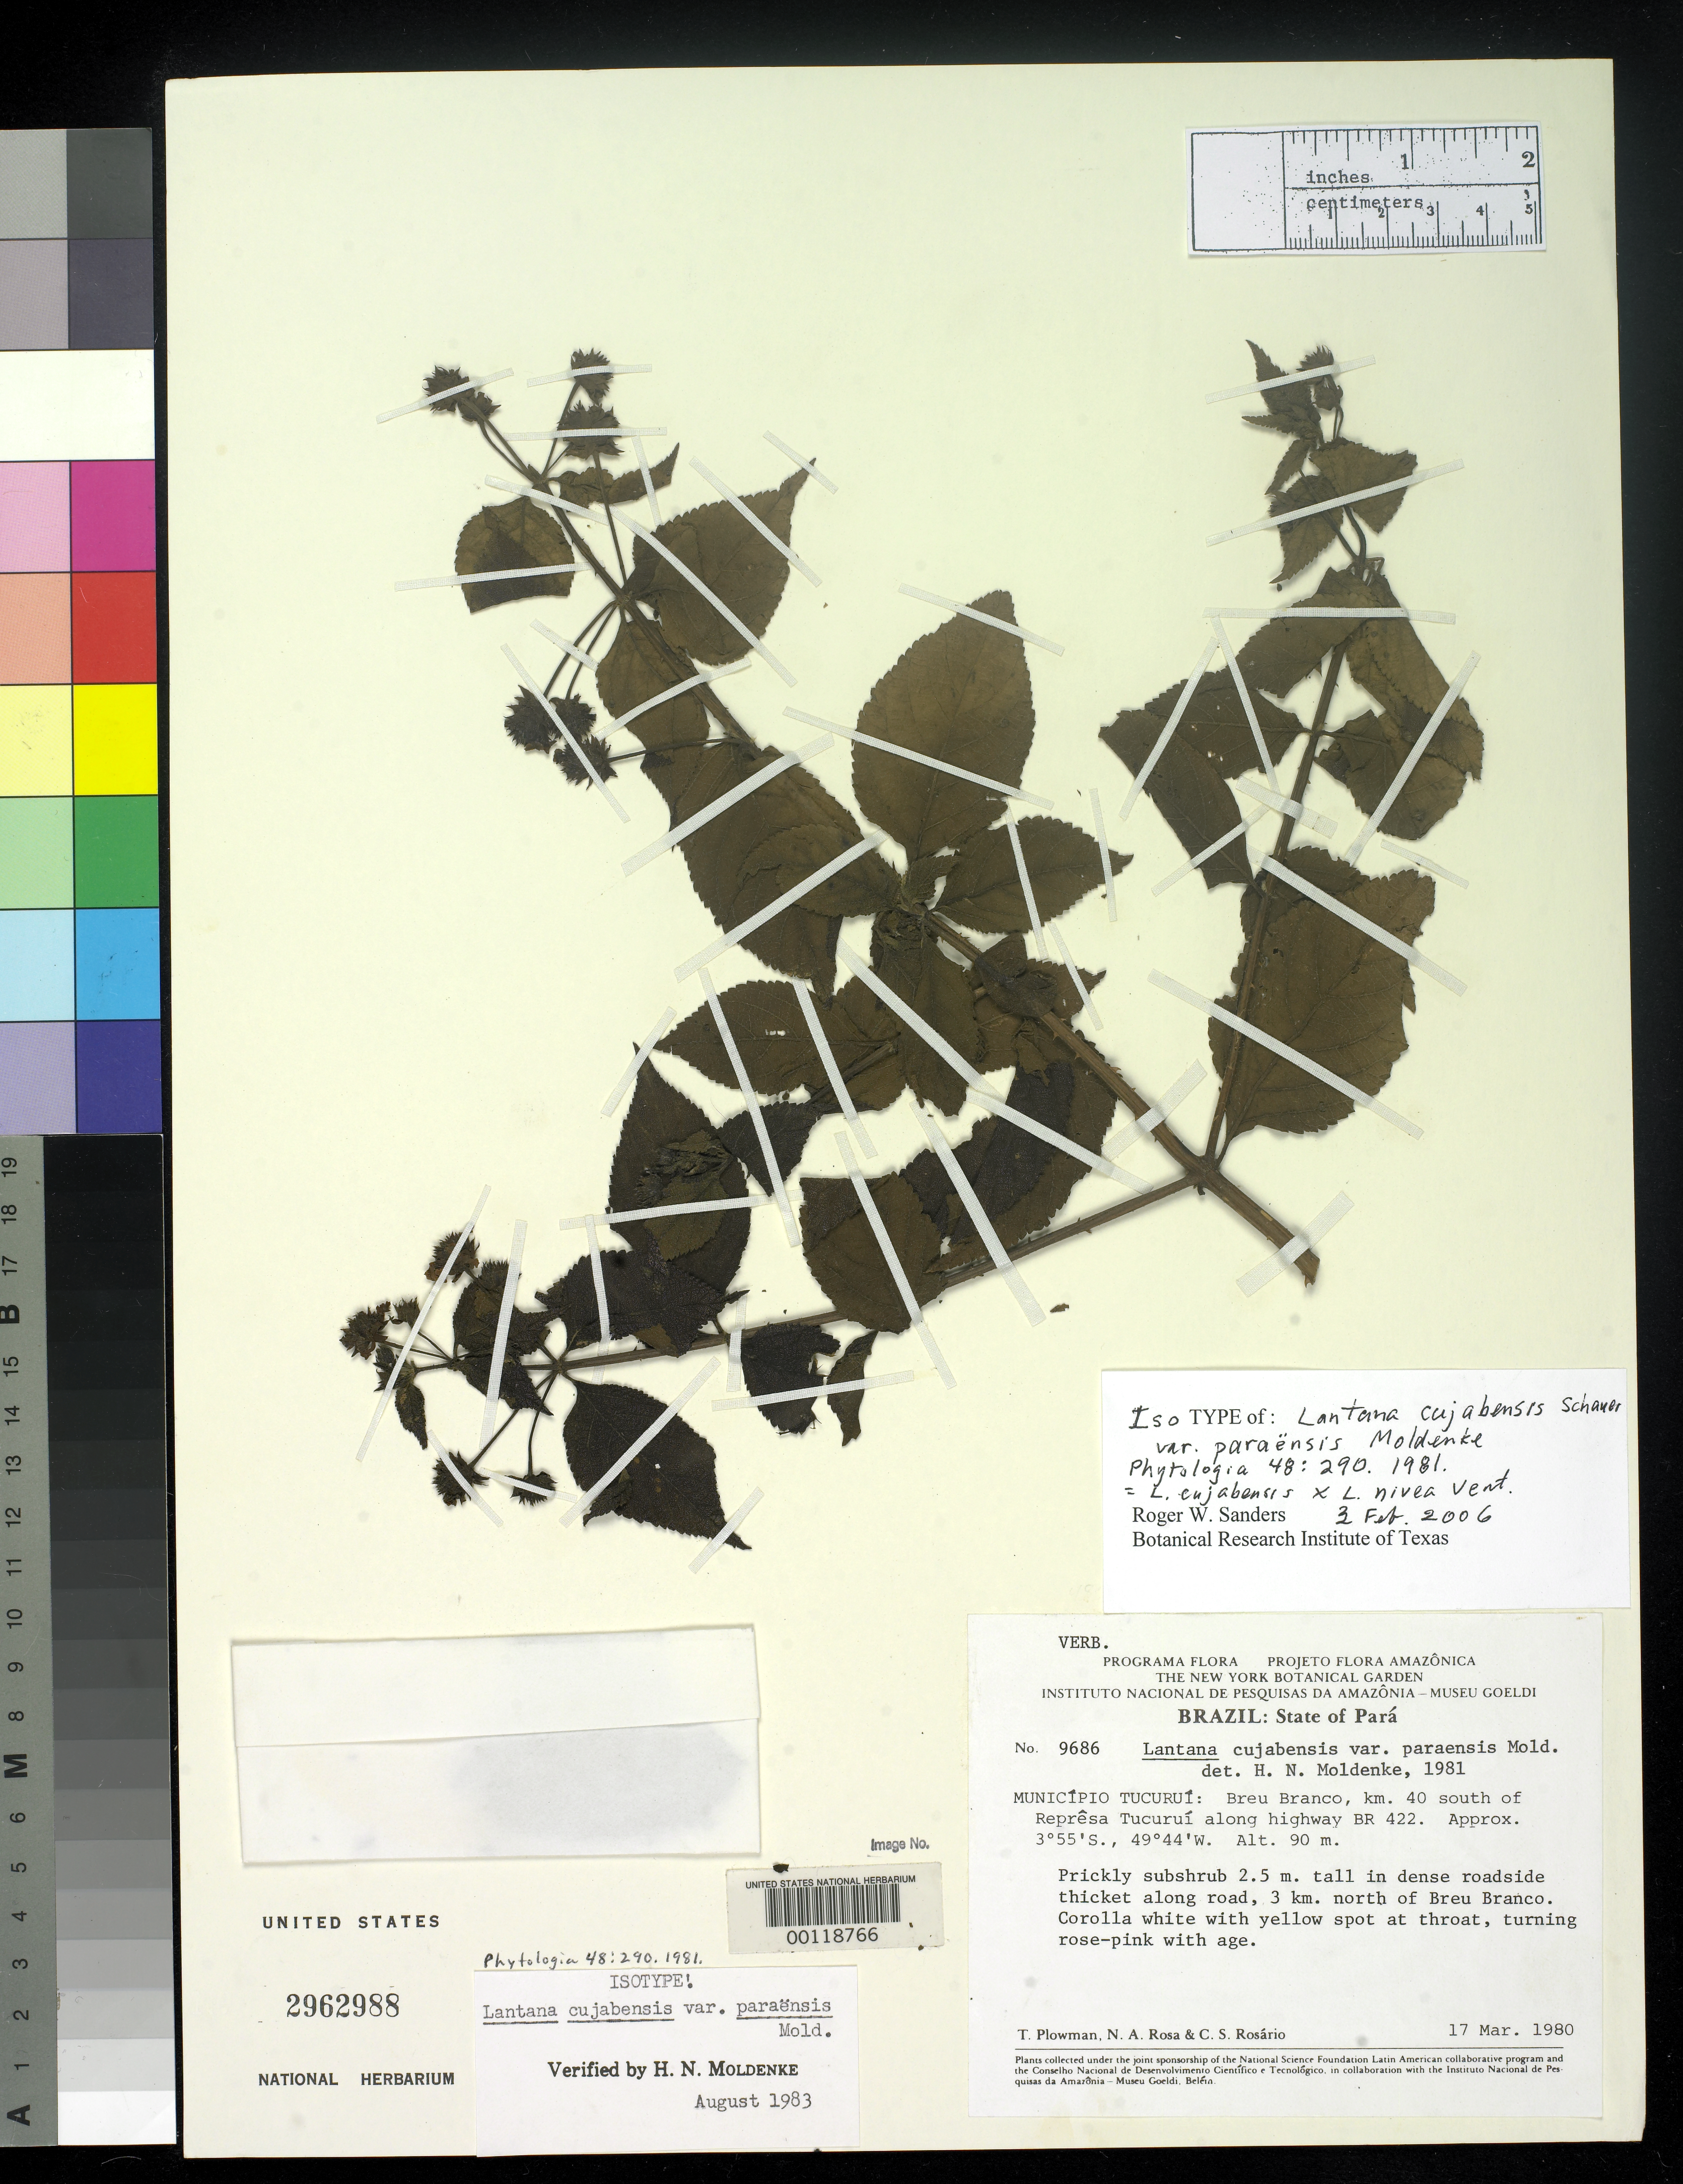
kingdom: Plantae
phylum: Tracheophyta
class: Magnoliopsida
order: Lamiales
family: Verbenaceae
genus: Lantana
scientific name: Lantana cujabensis var. paraensis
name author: Moldenke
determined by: Sanders, Roger W., (BRIT)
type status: Isotype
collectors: T. Plowman, N. A. Rosa & C. S. Rosário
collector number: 9686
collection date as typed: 17 Mar 1980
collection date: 1980-03-17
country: Brazil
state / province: Pará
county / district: Tucuruí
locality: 3 km N of Breu Branco, 40 km S of Represa Tucurui, along highway BR 422.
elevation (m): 90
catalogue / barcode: US 2962988